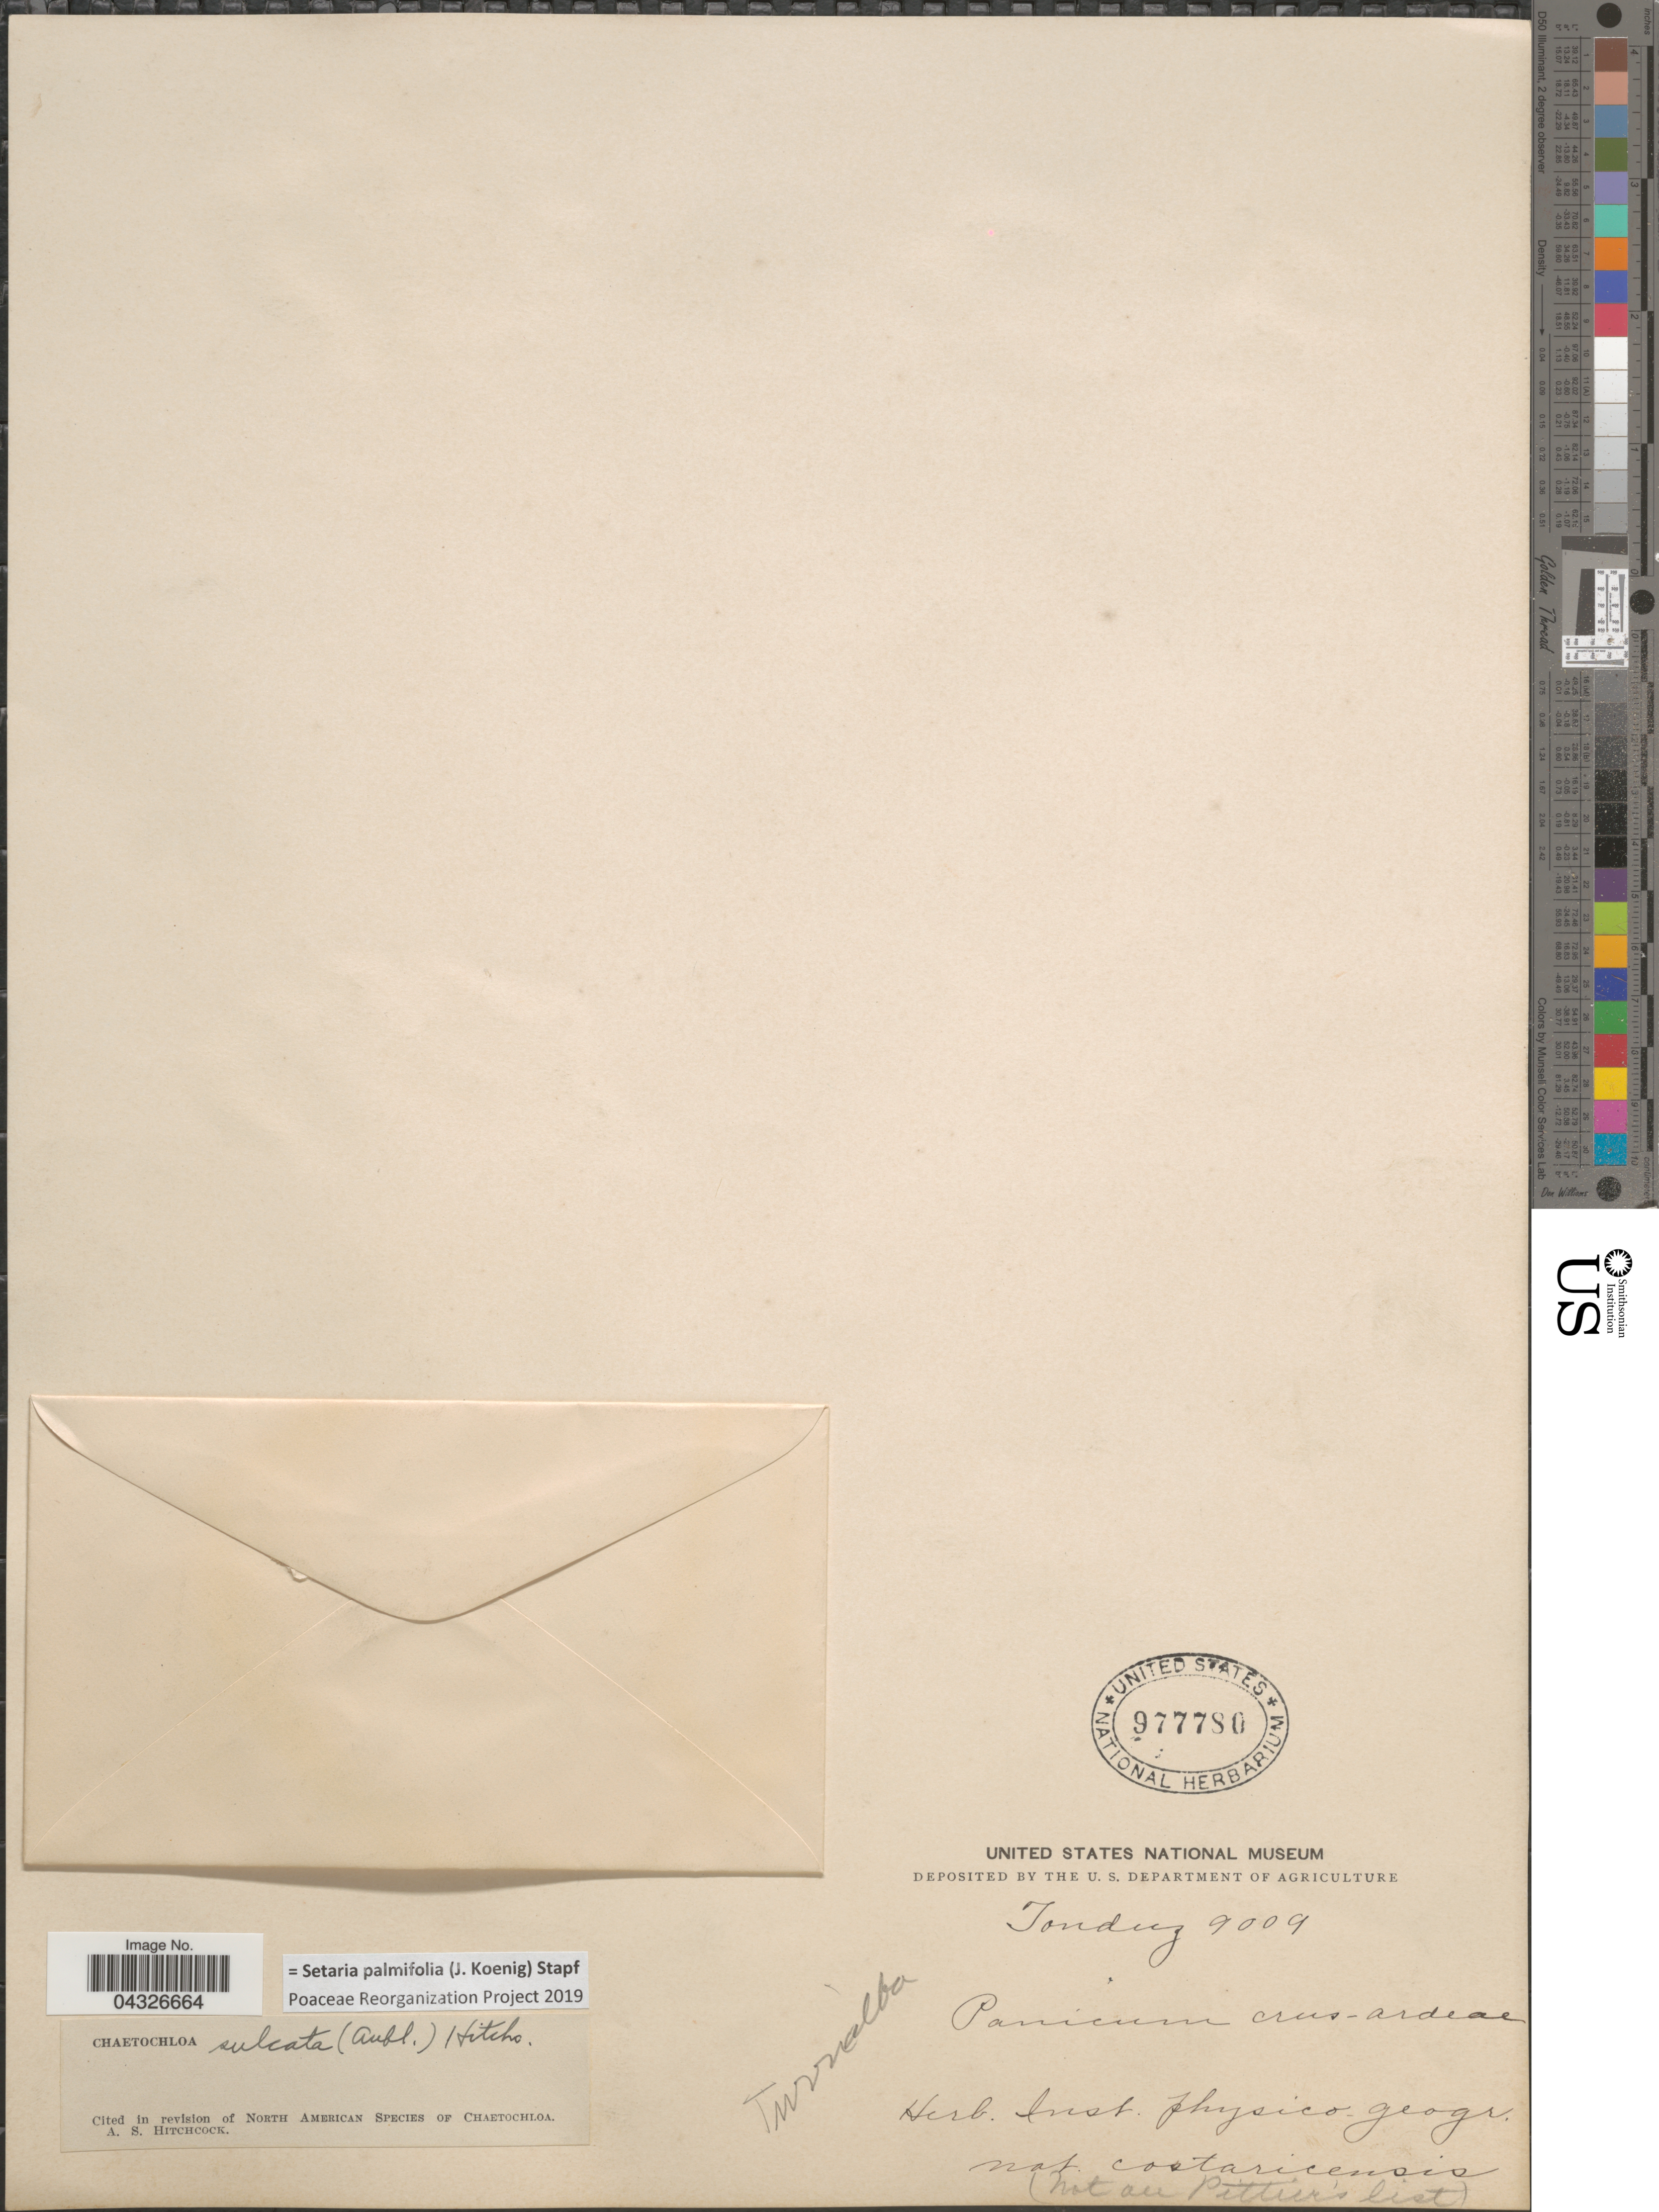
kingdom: Plantae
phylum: Tracheophyta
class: Liliopsida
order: Poales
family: Poaceae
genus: Setaria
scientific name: Setaria palmifolia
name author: (J. Koenig) Stapf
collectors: Tonduz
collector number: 9009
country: Costa Rica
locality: Turrialba.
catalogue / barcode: US 977780